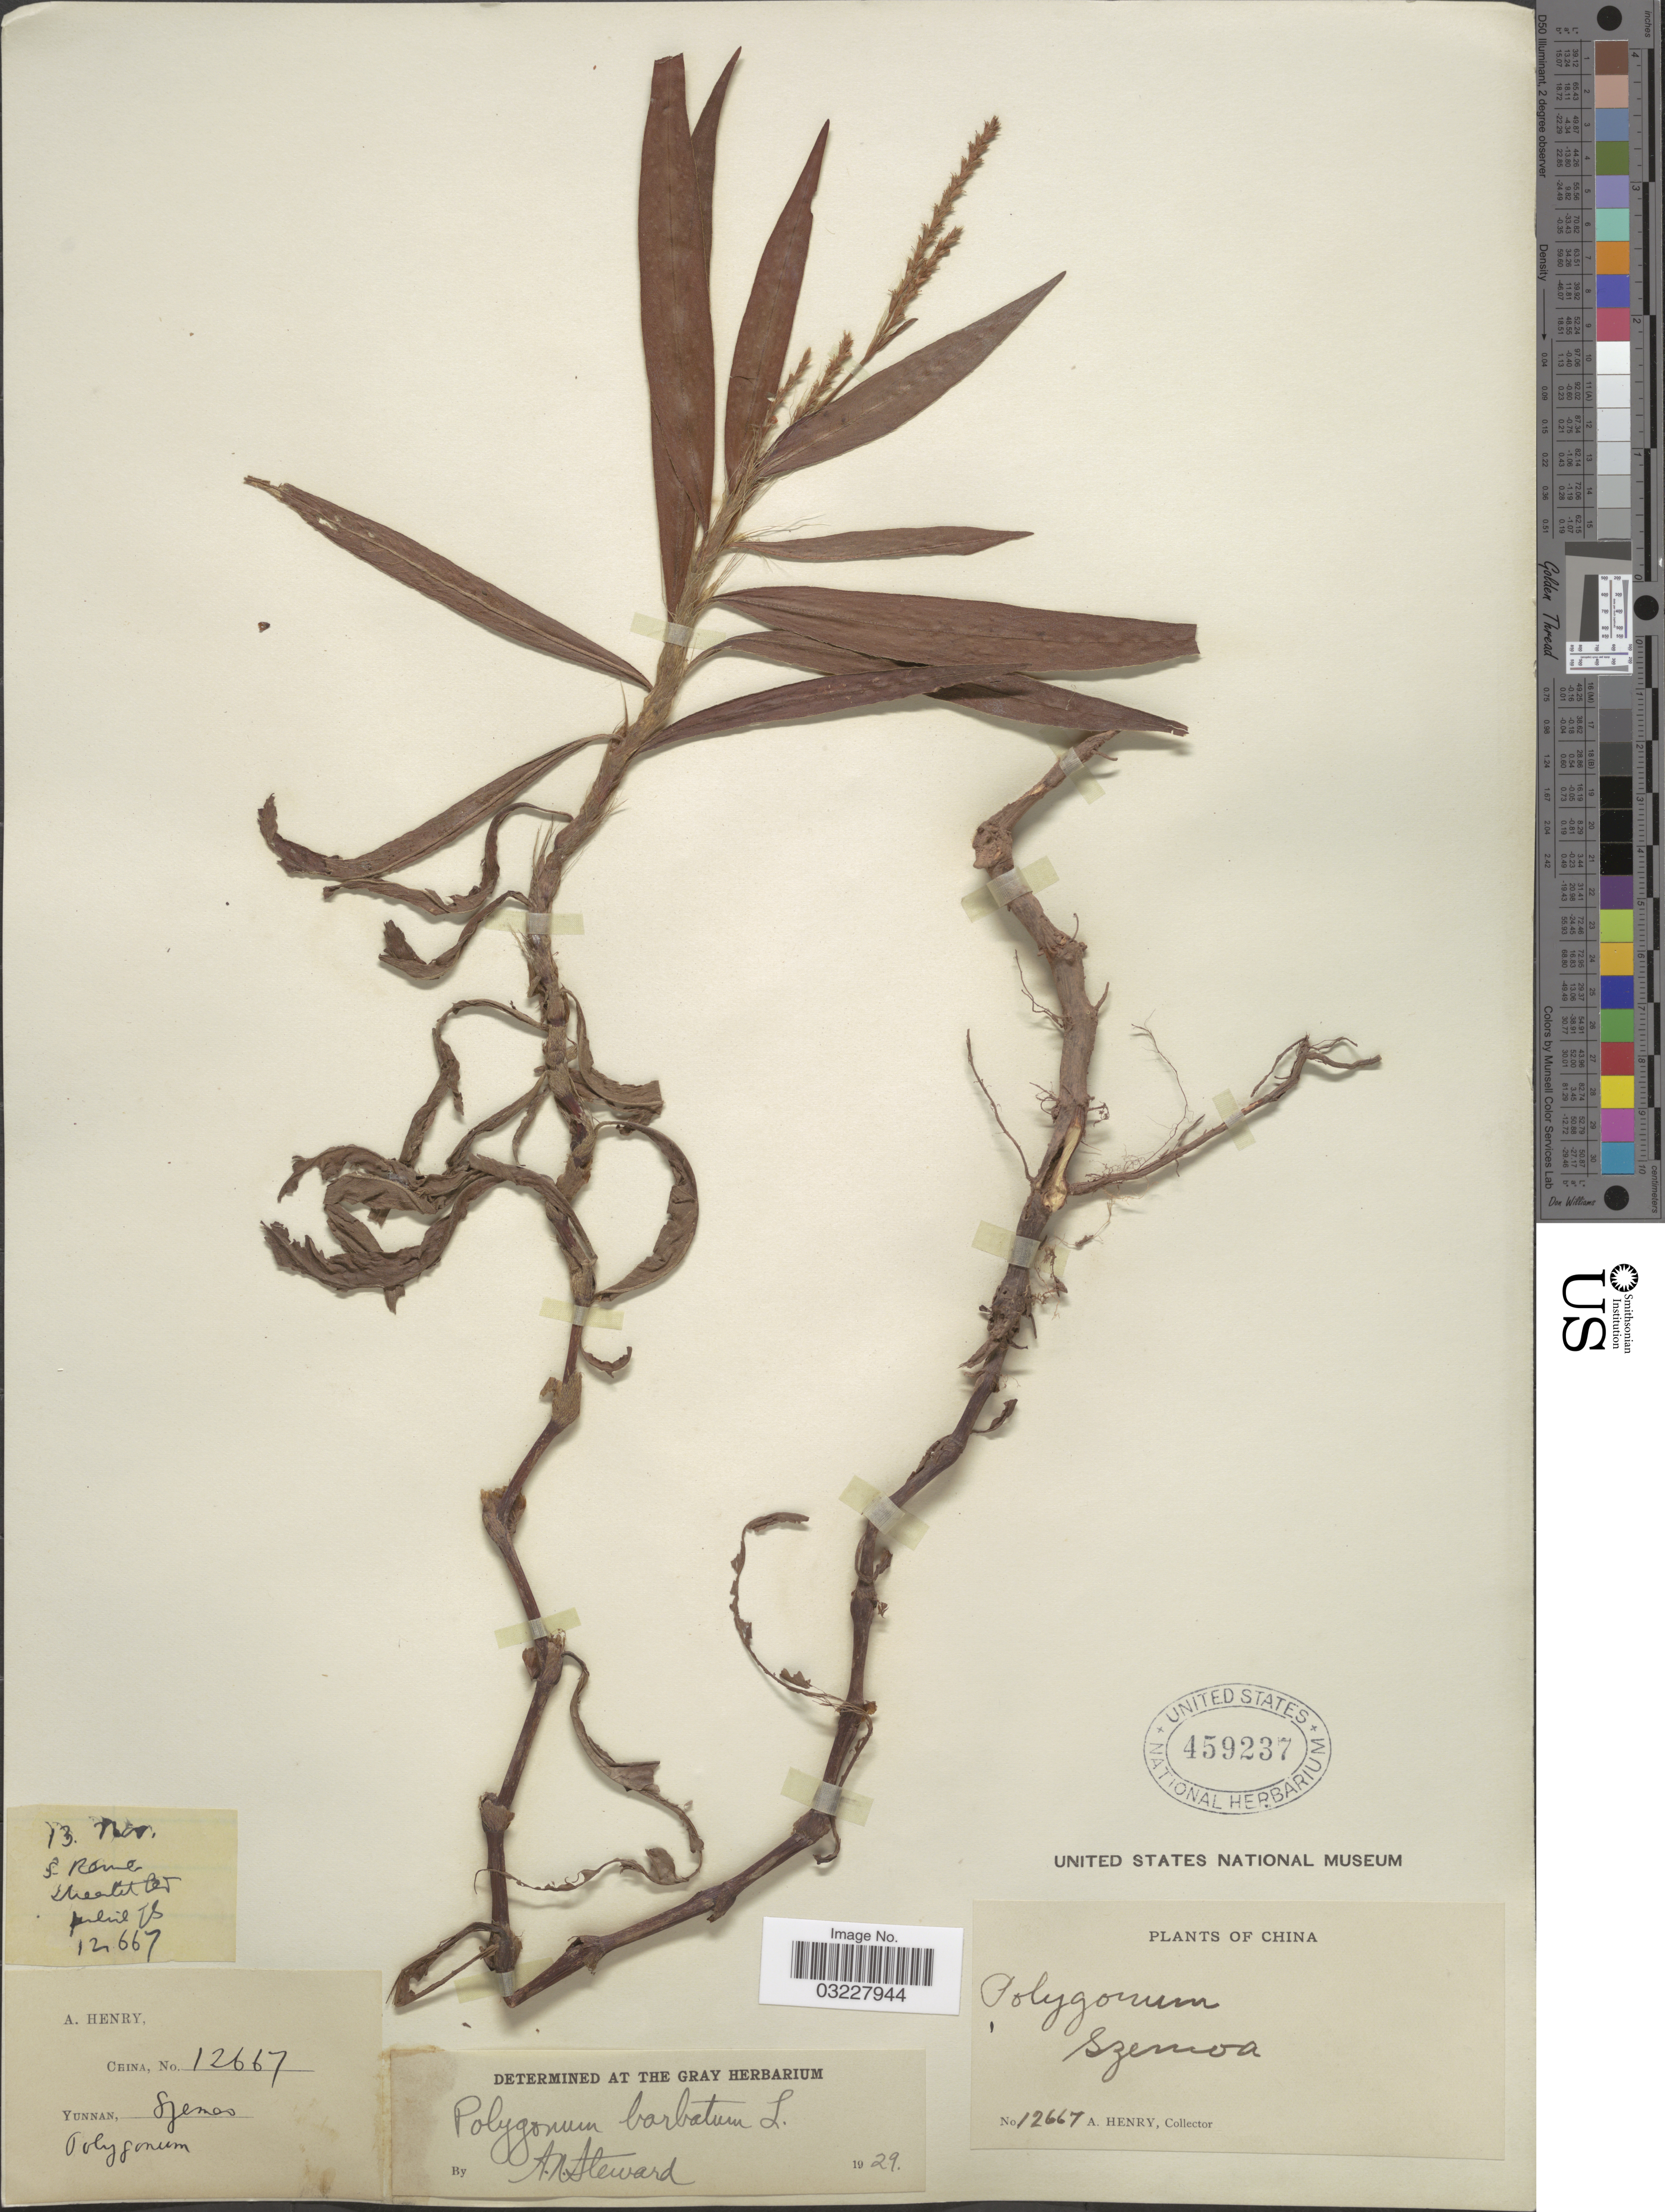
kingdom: Plantae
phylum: Tracheophyta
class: Magnoliopsida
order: Caryophyllales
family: Polygonaceae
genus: Polygonum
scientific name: Polygonum barbatum var. barbatum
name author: L.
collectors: A. Henry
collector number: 12667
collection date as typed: Transcribed d/m/y: /11/13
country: China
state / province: Yunnan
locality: Szemoa.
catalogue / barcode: US 459237